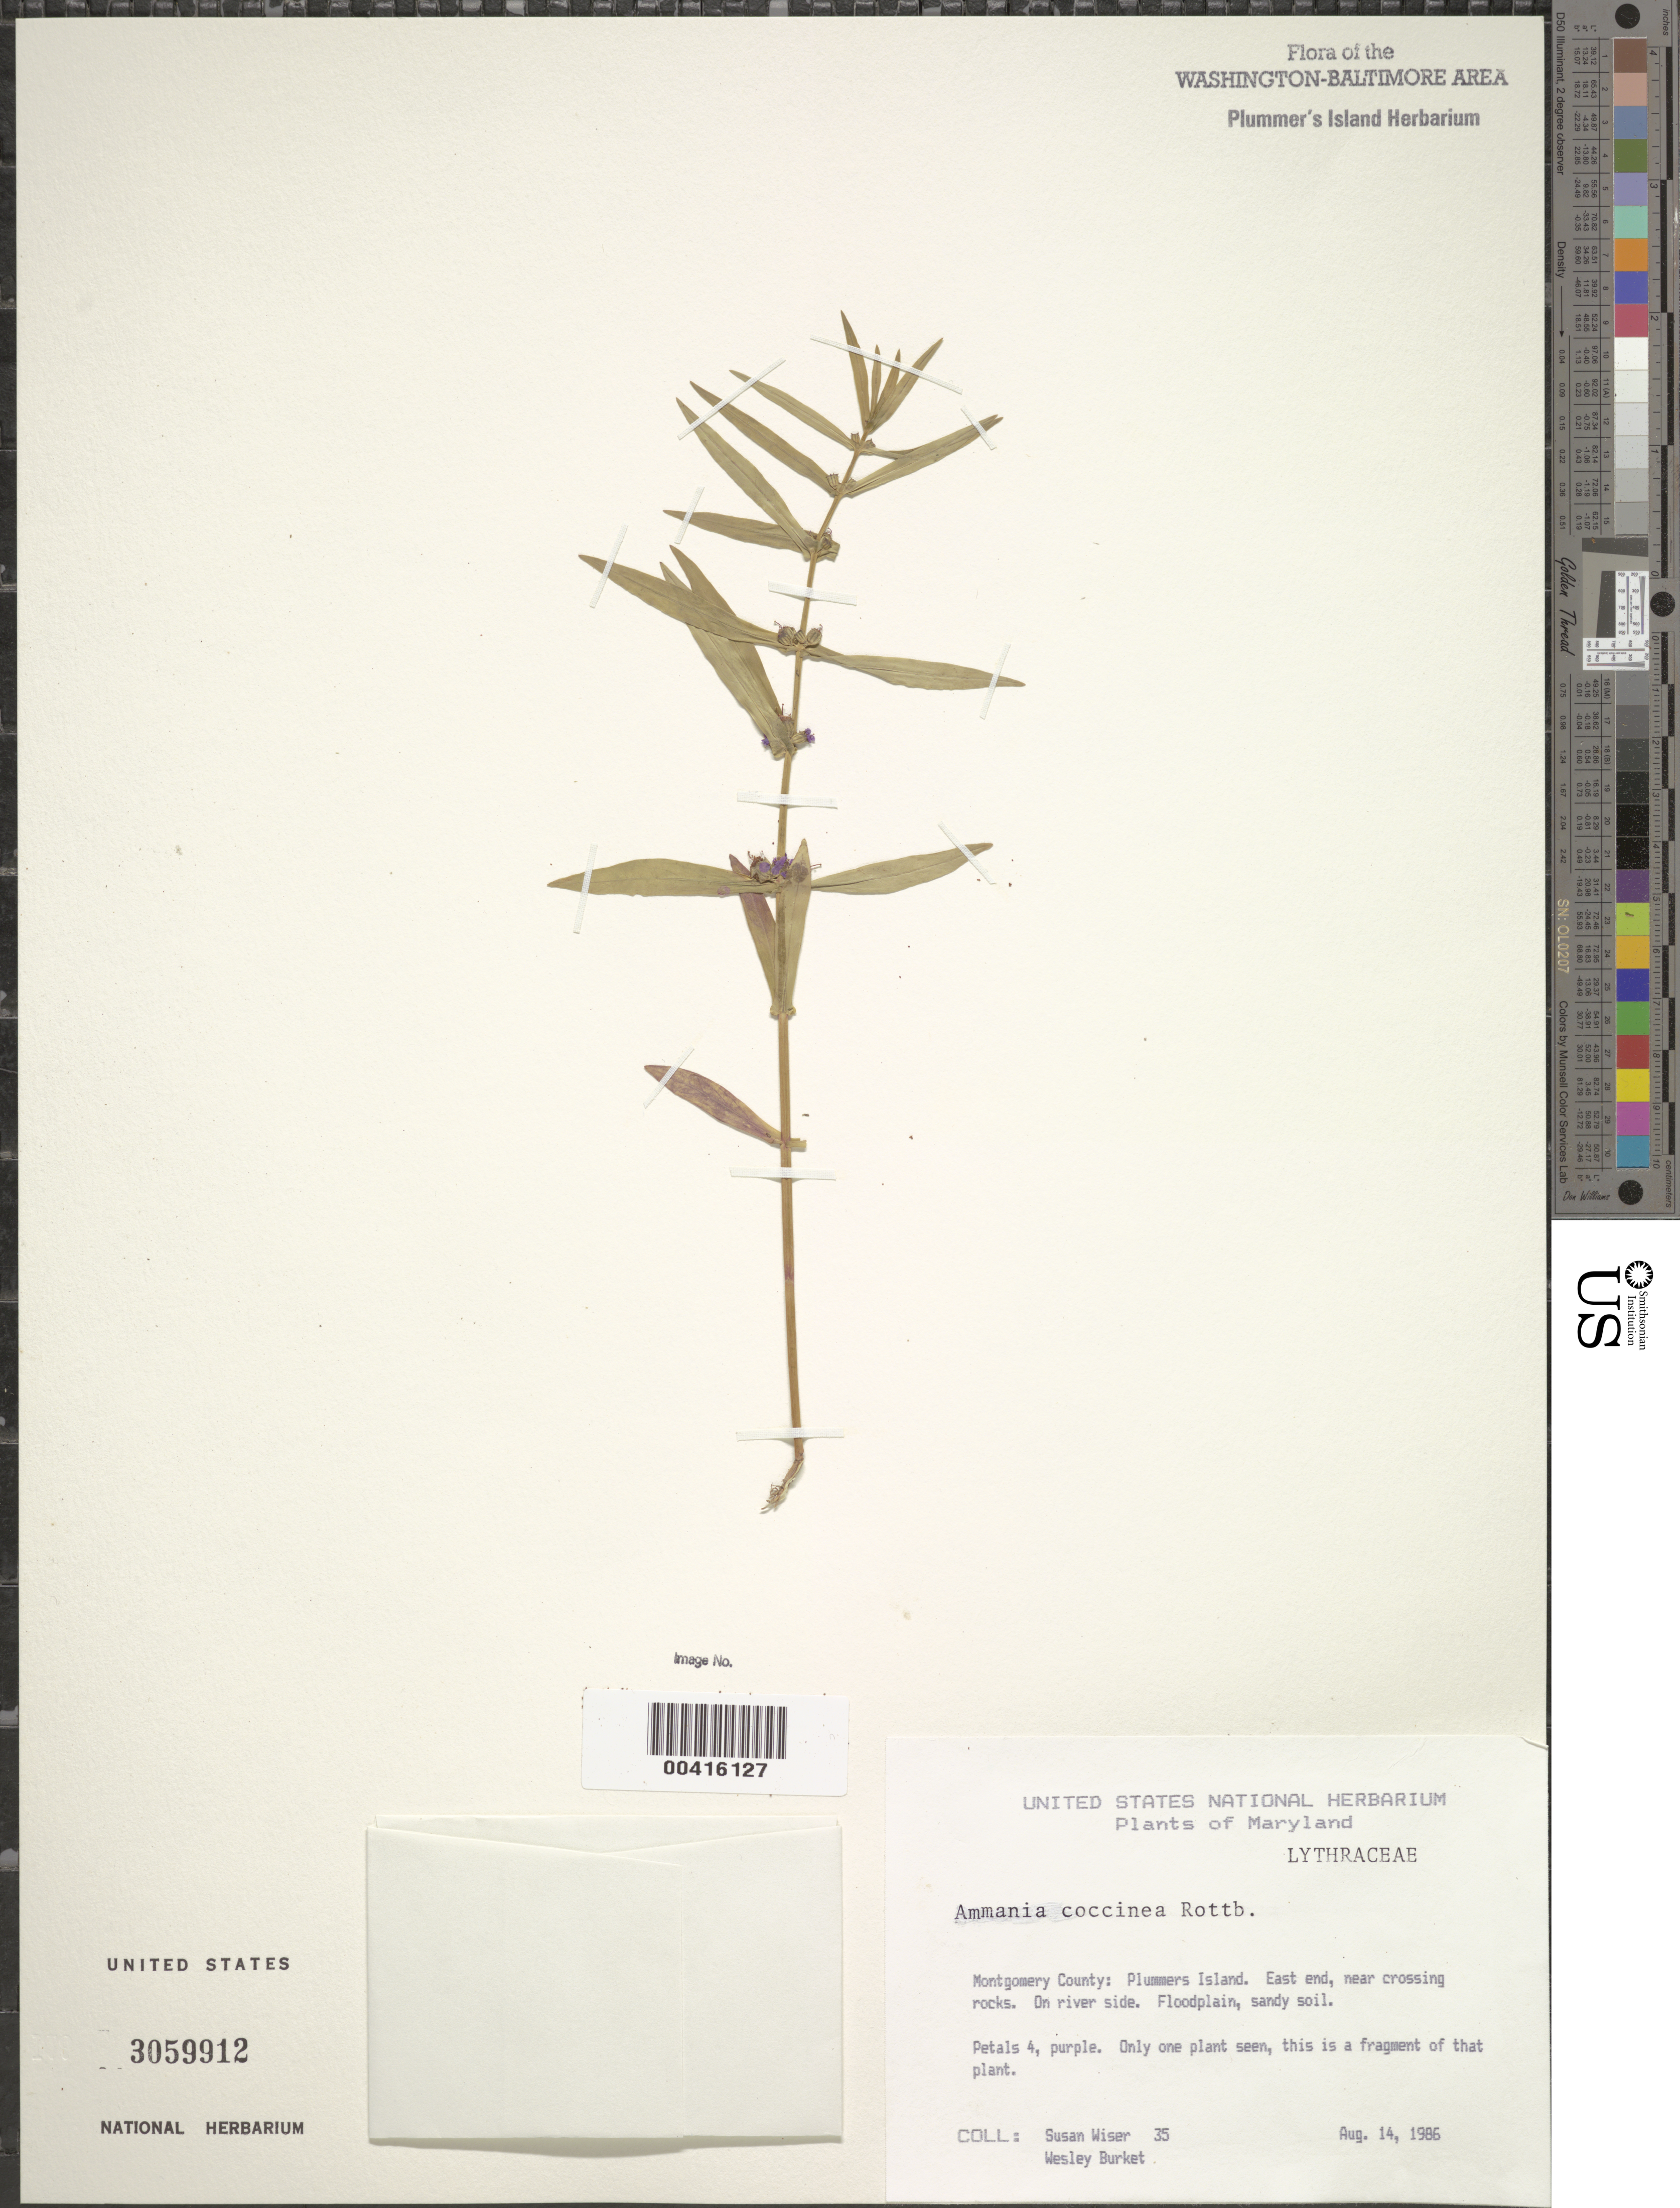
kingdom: Plantae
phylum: Tracheophyta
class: Magnoliopsida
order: Myrtales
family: Lythraceae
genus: Ammannia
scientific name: Ammannia coccinea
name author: Rottb.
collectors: S. Wiser & W. Burket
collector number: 35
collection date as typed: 14 Aug 1986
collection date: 1986-08-14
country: United States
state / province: Maryland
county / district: Montgomery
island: Plummers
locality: Plummer's Island; east end, near Crossing Rocks. On river side. C. & O. Canal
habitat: Floodplain, sandy soil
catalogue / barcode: US 3059912